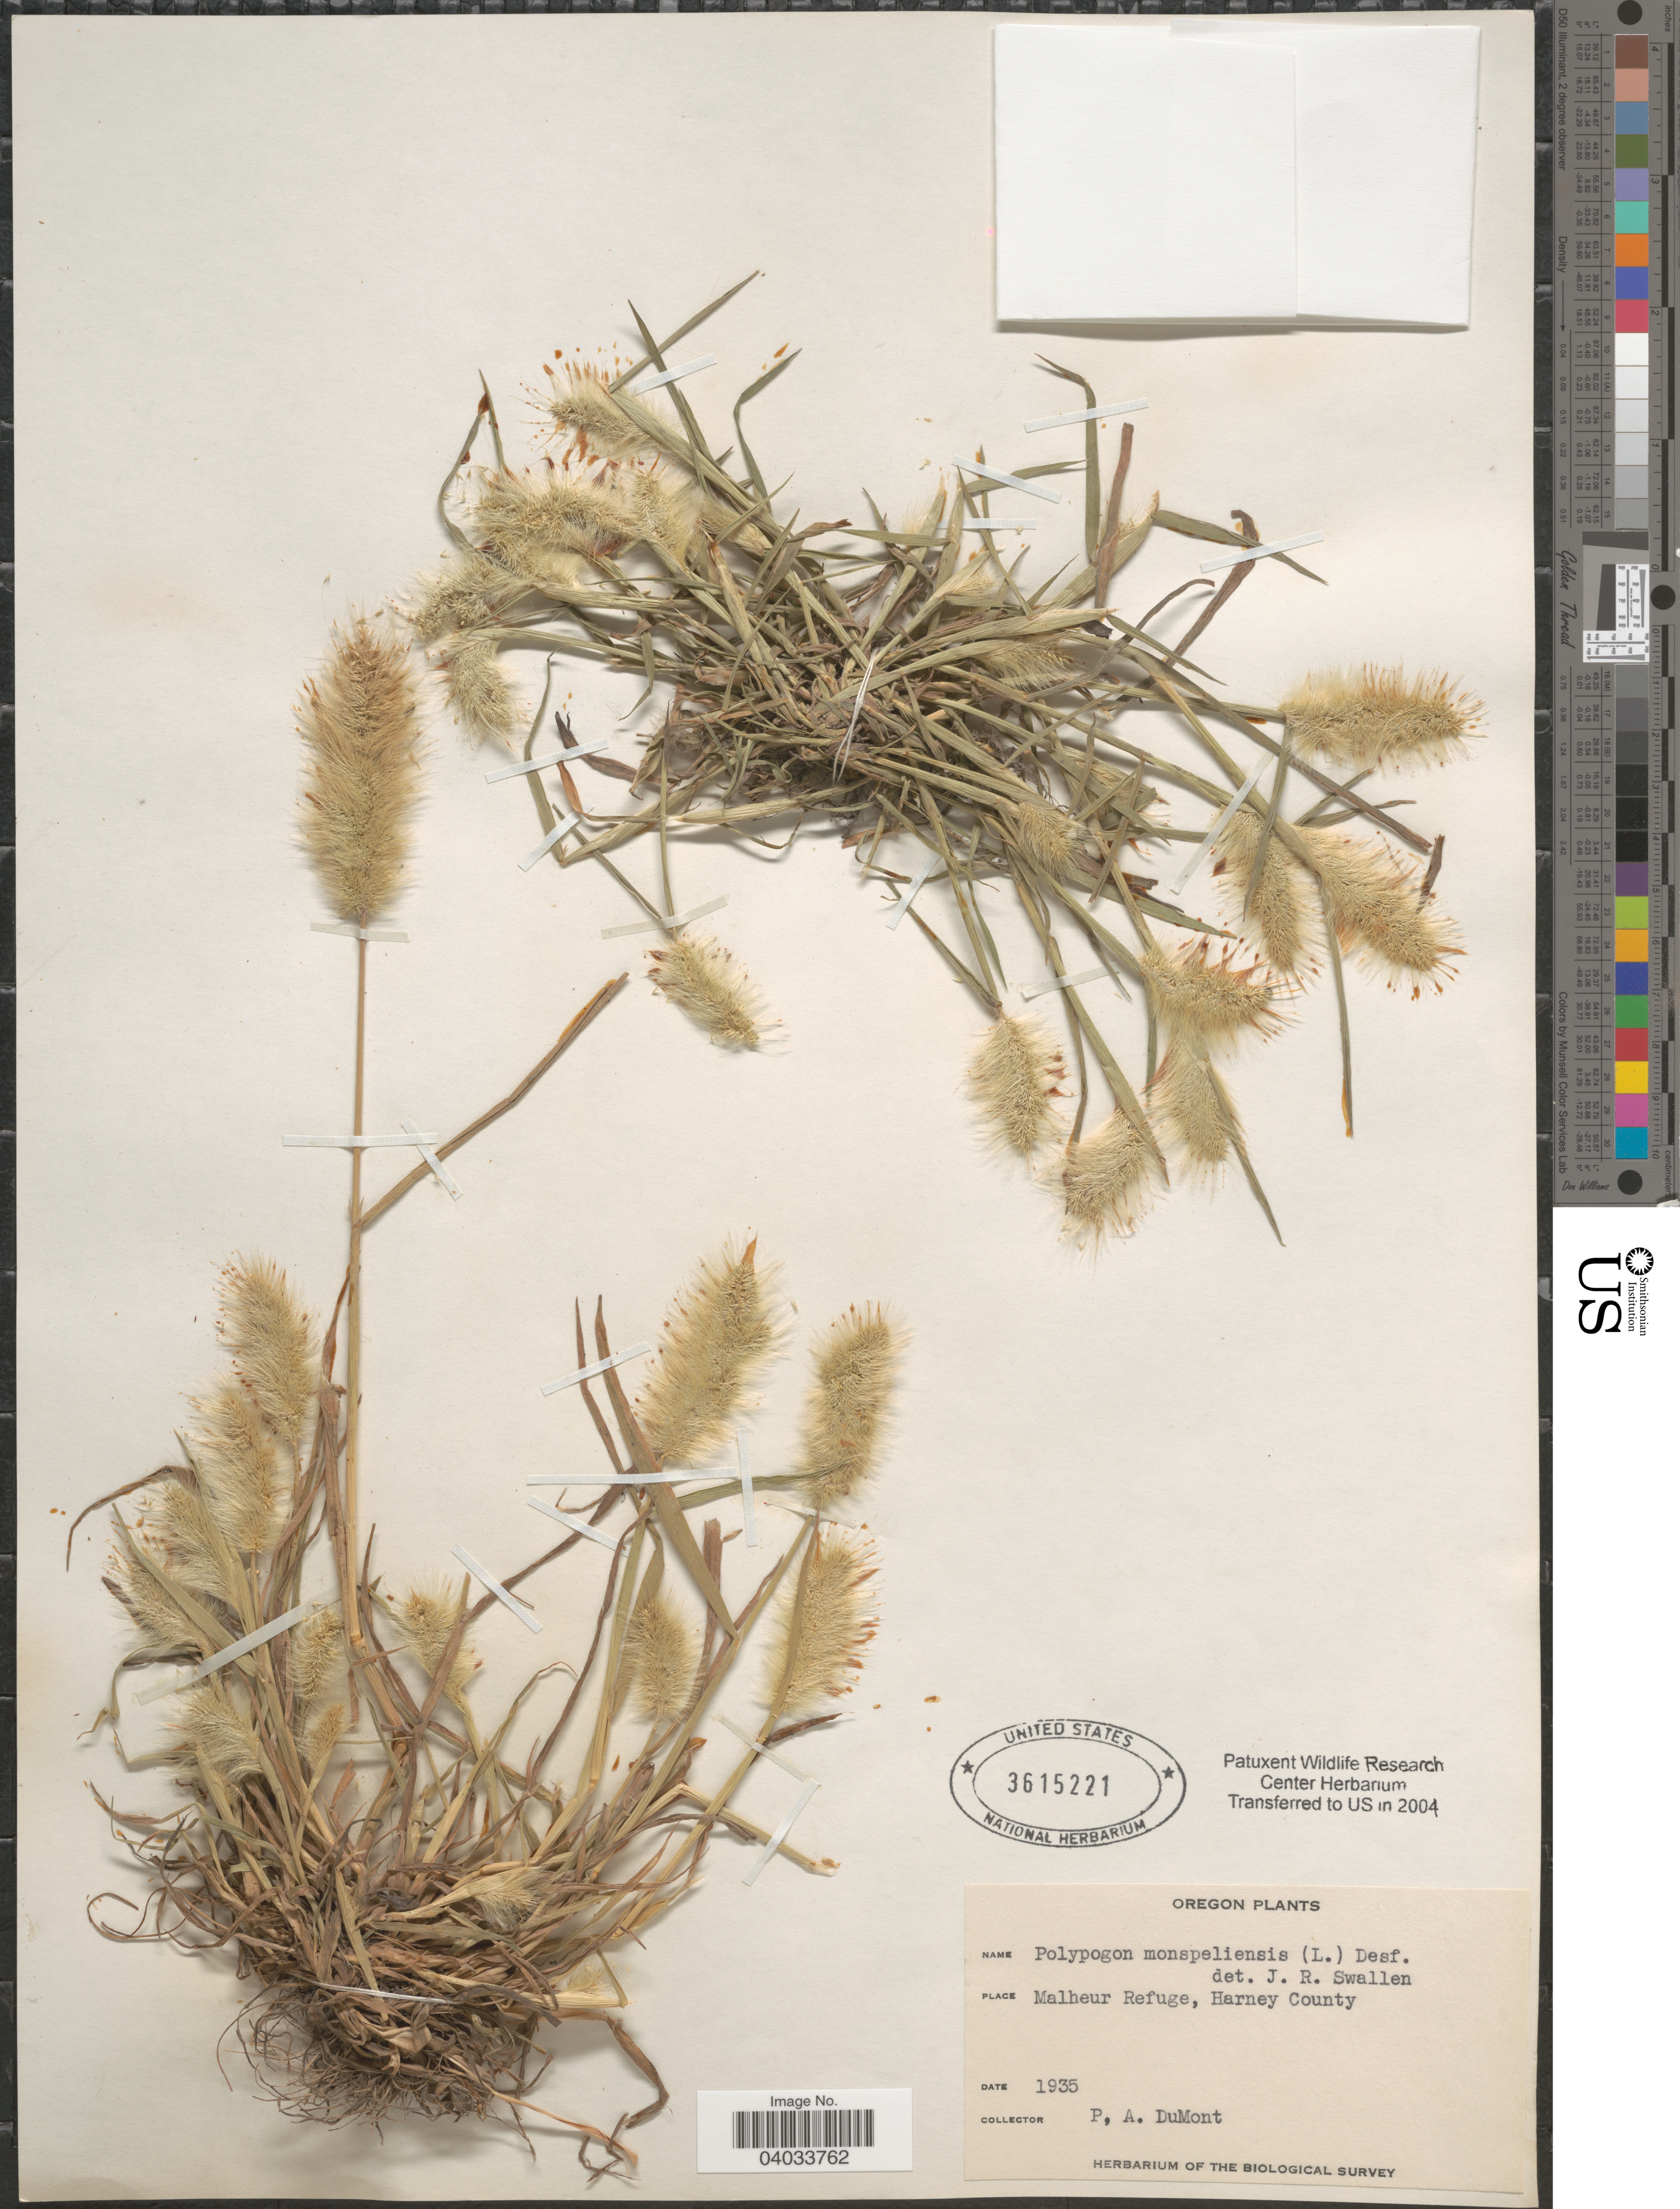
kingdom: Plantae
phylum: Tracheophyta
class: Liliopsida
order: Poales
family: Poaceae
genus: Polypogon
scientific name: Polypogon monspeliensis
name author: (L.) Desf.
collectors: P. Dumont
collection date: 1935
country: United States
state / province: Oregon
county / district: Harney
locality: Malheur Refuge, Harney County.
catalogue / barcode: US 3615221